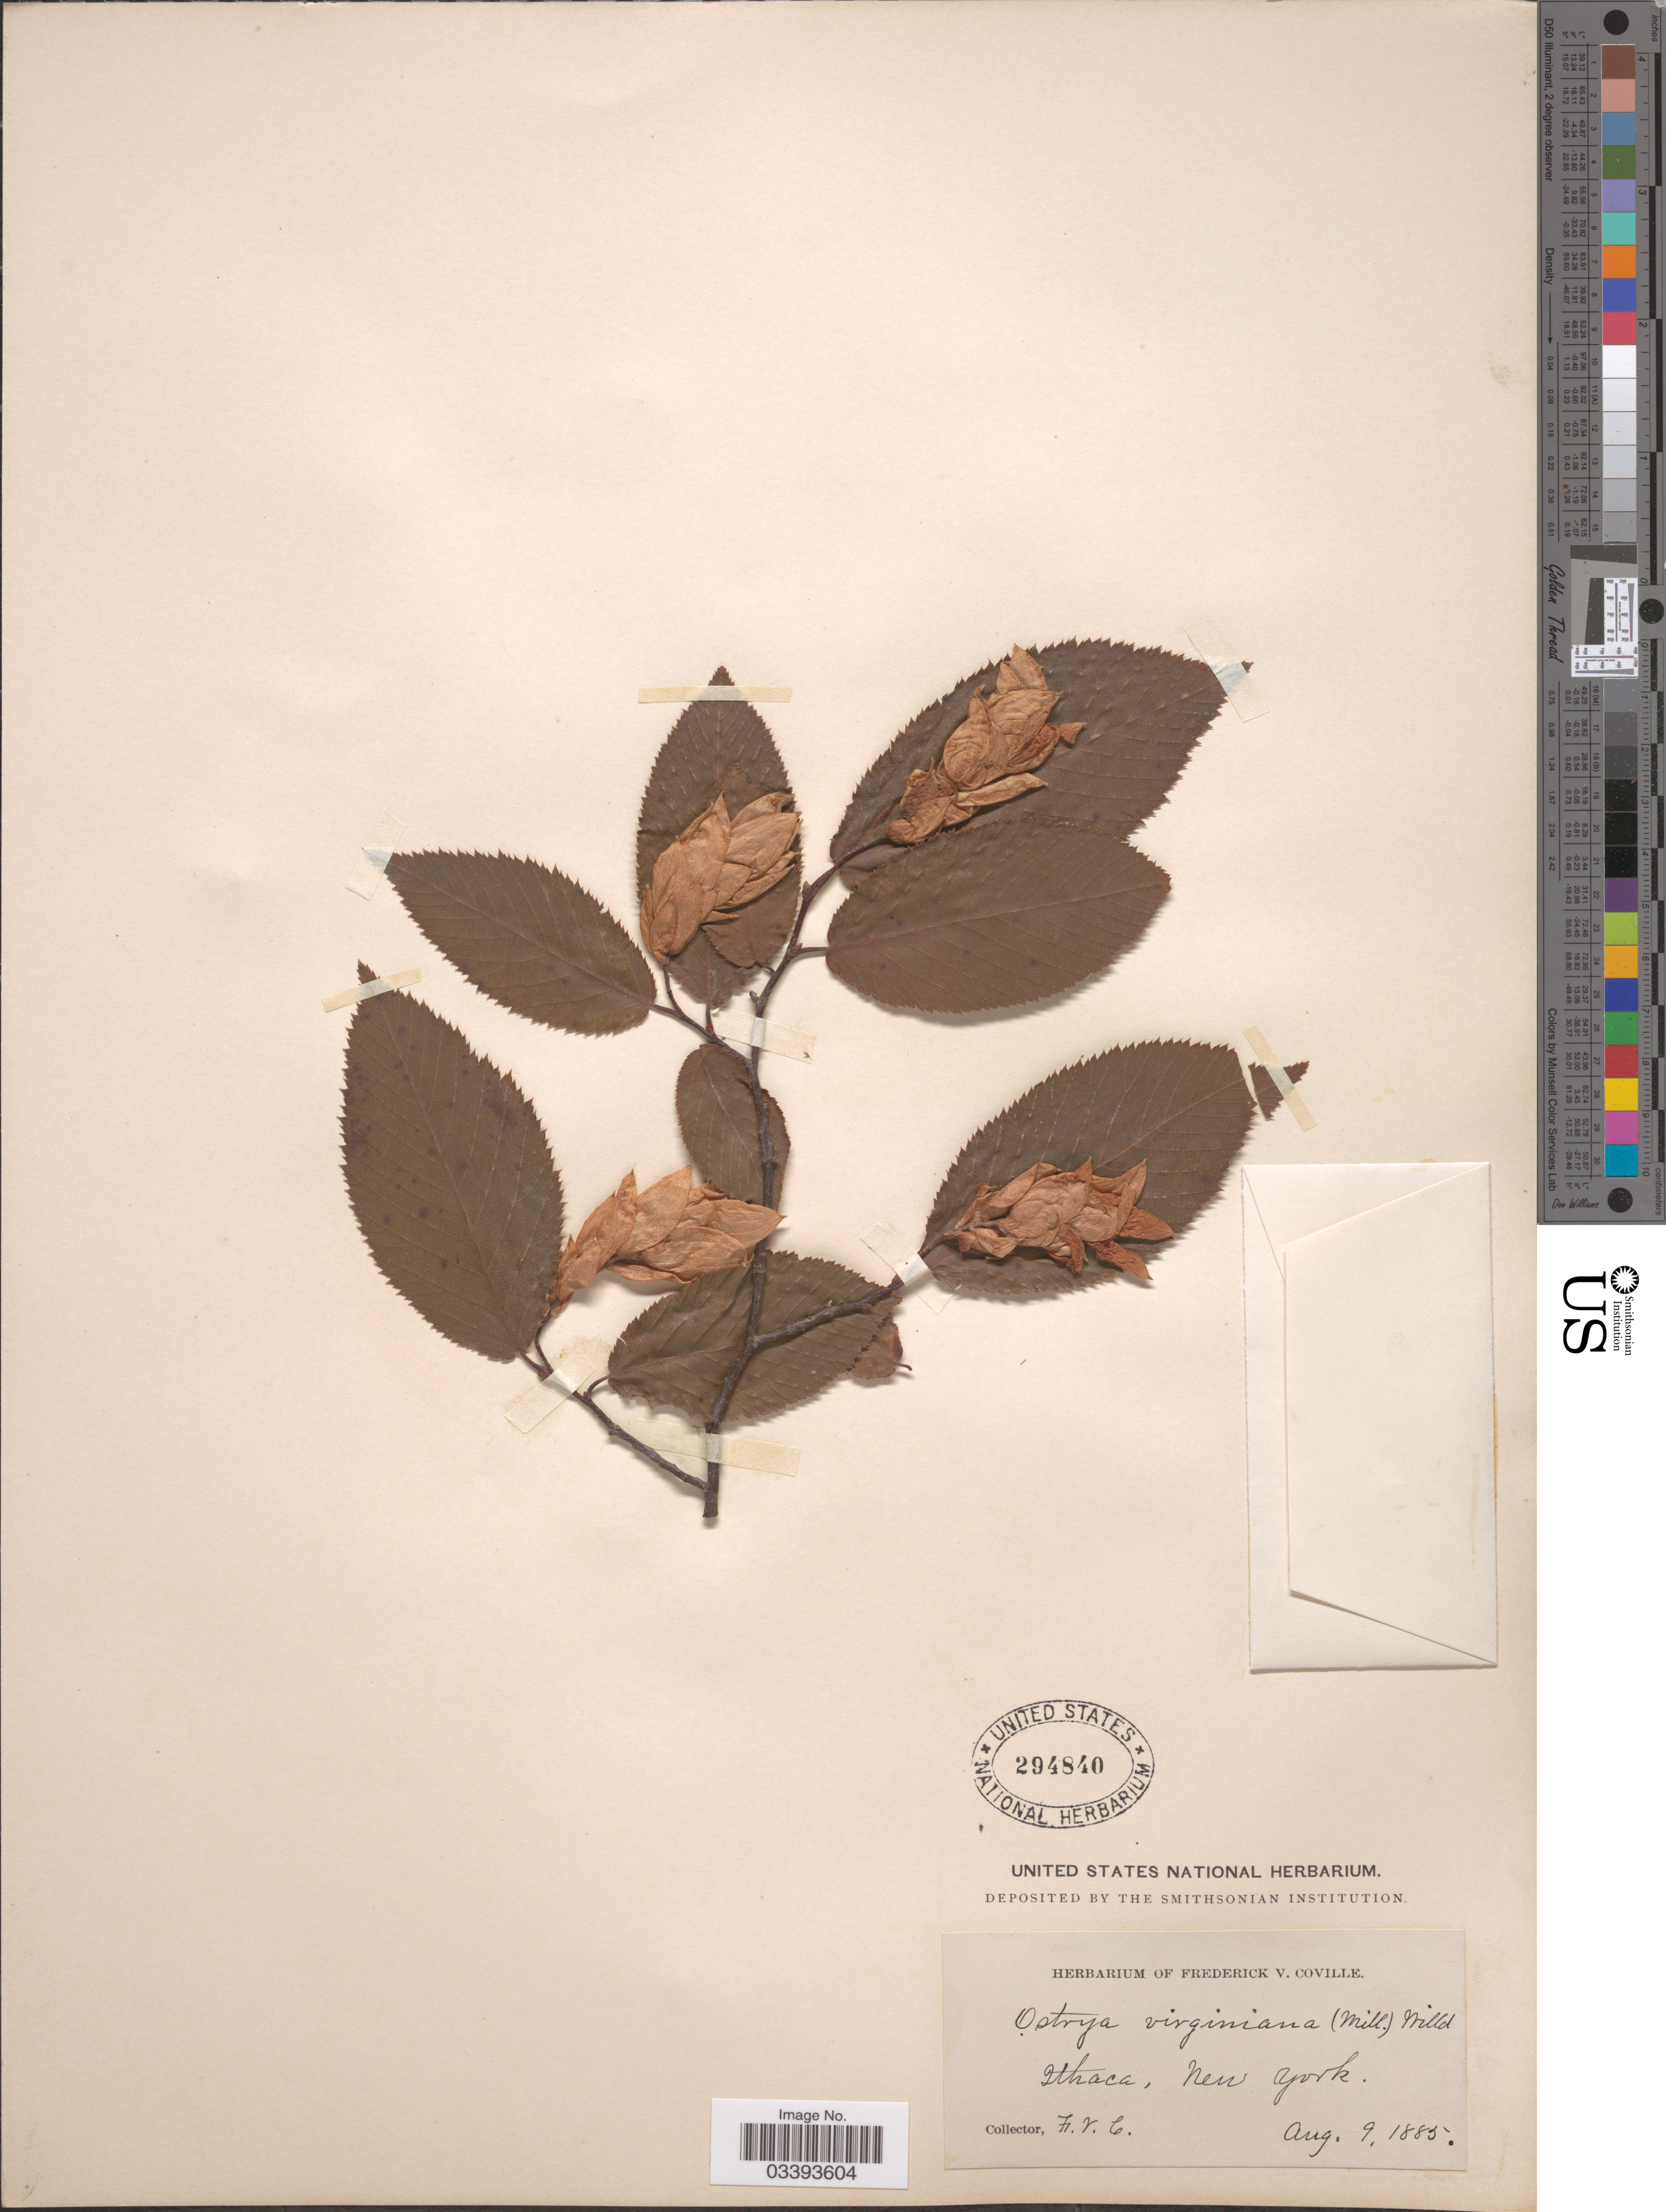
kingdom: Plantae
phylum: Tracheophyta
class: Magnoliopsida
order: Fagales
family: Betulaceae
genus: Ostrya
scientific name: Ostrya virginiana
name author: (Mill.) K. Koch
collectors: F. V. Coville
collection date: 1885-08-09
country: United States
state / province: New York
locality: Ithaca.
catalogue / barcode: US 294840